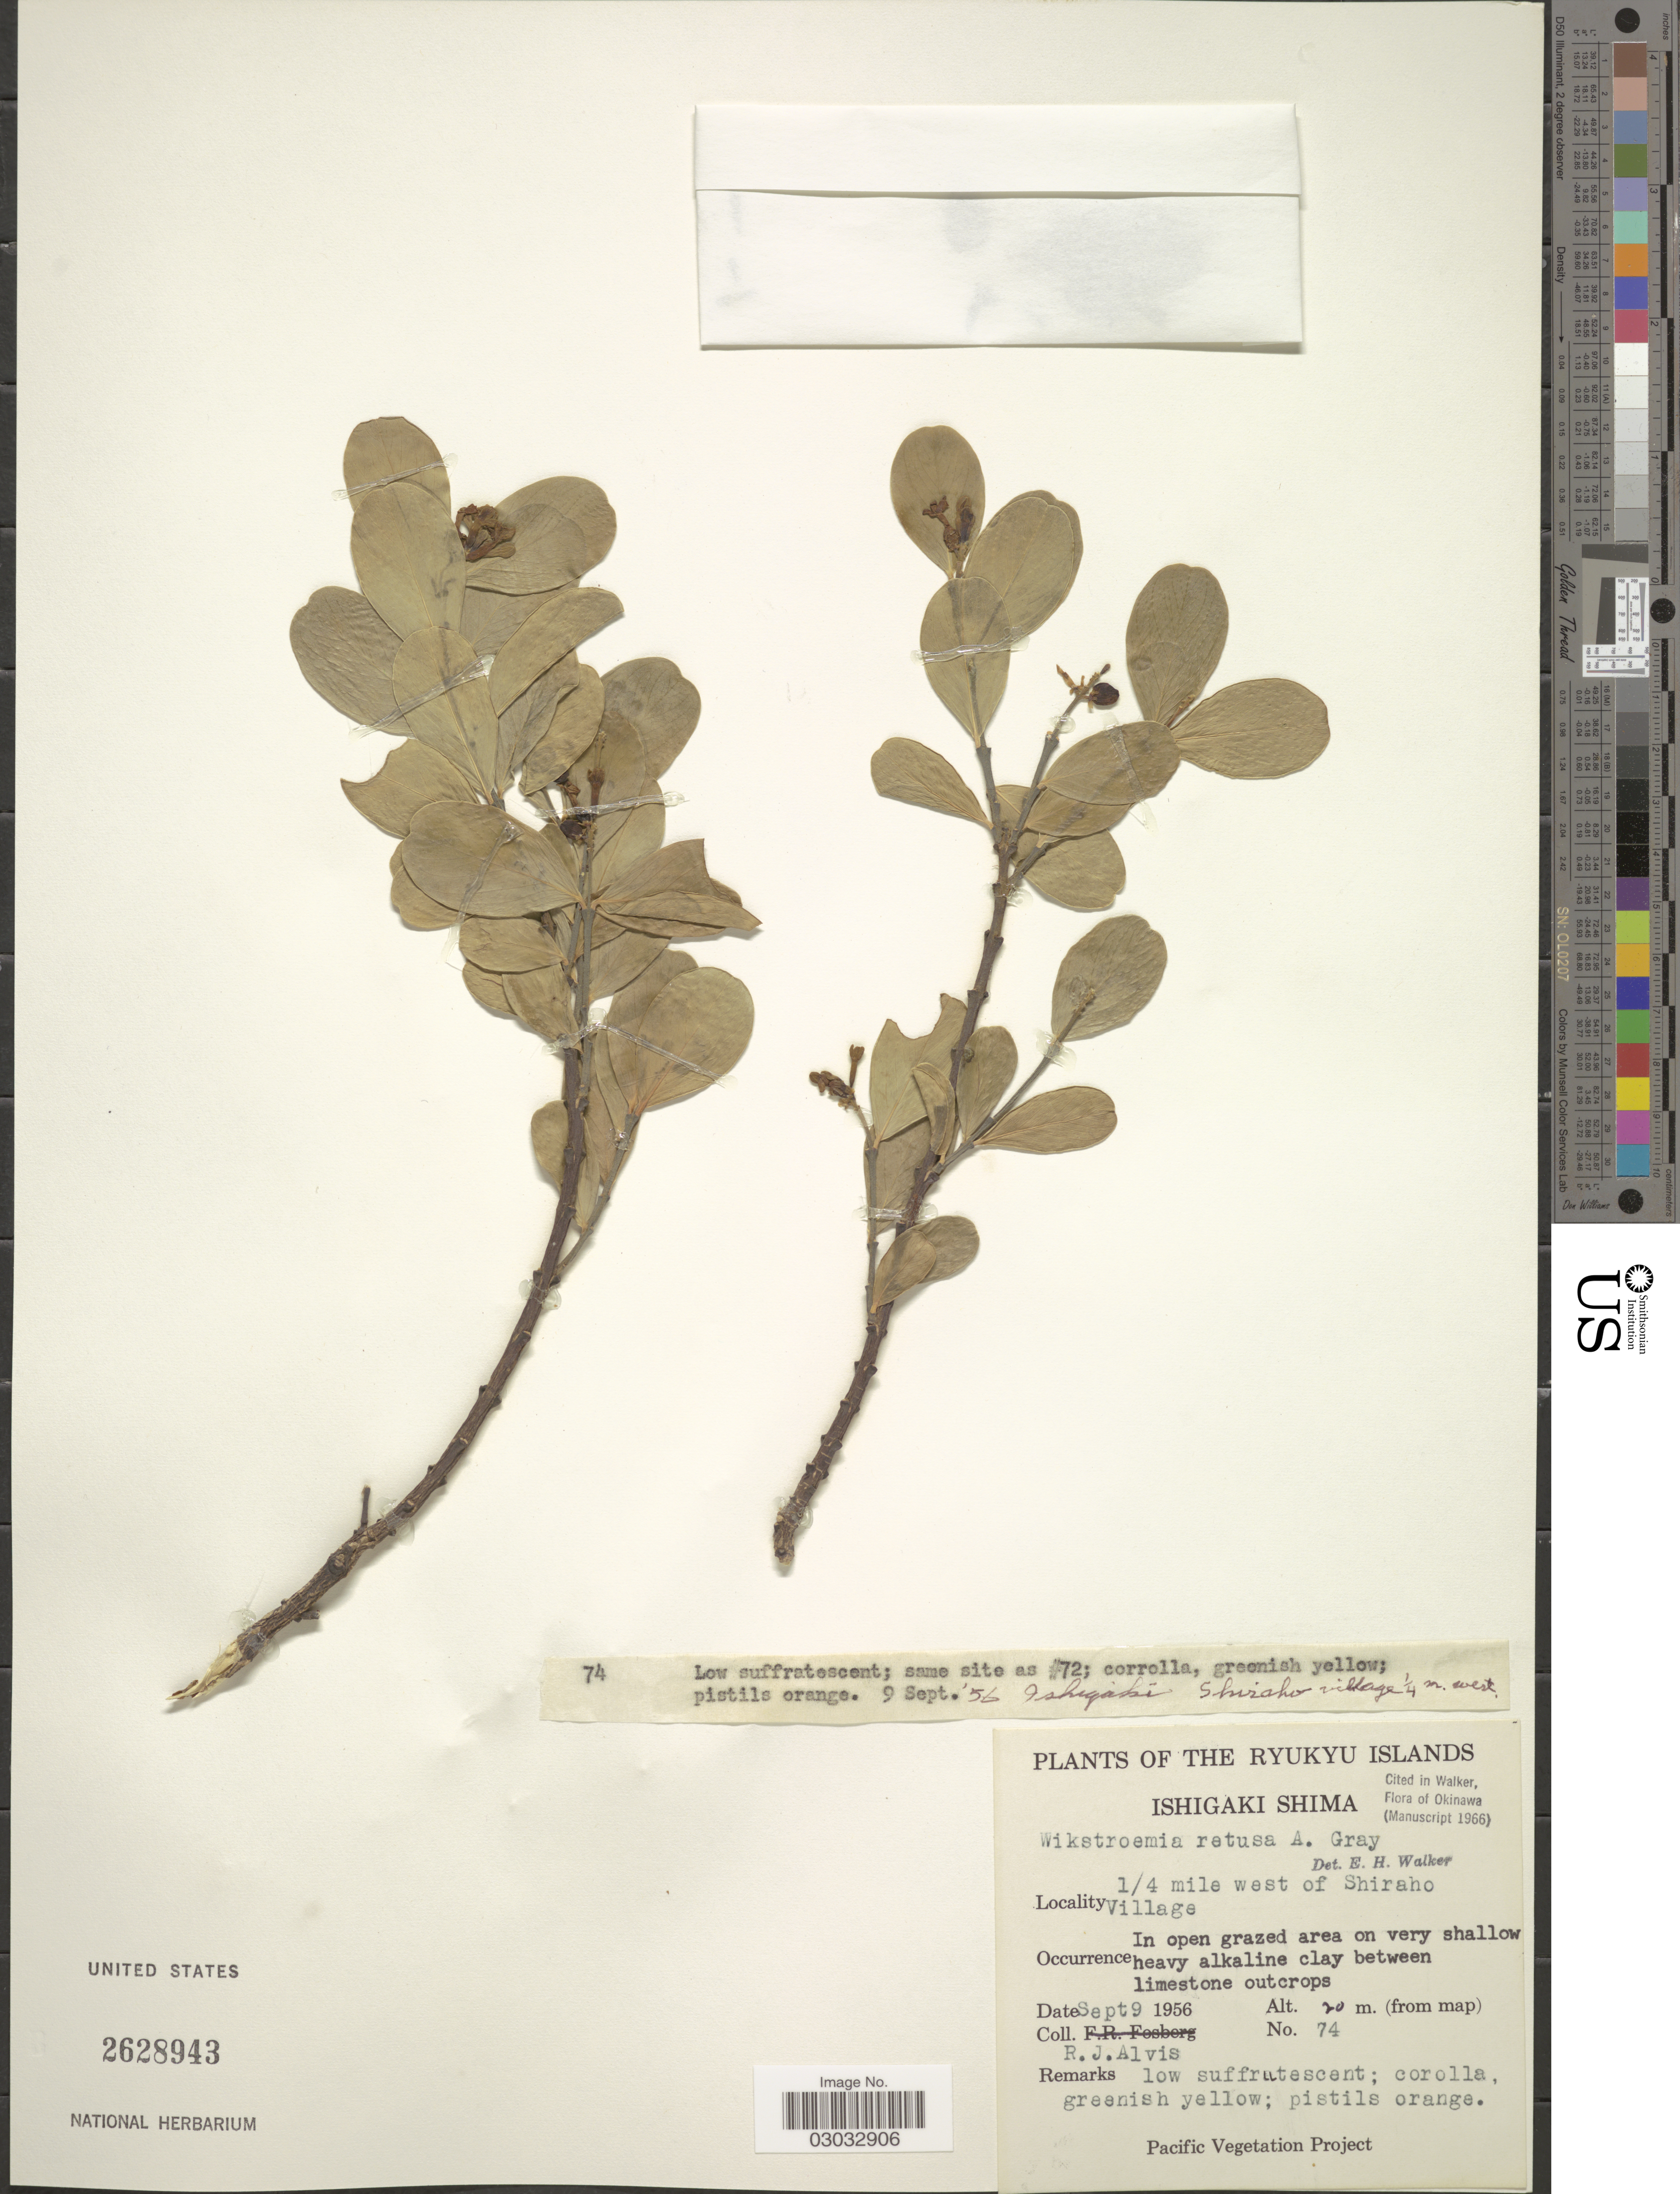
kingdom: Plantae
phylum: Tracheophyta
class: Magnoliopsida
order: Malvales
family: Thymelaeaceae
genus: Wikstroemia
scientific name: Wikstroemia retusa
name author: A. Gray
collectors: R. Alvis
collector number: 74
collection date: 1956-09-09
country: Japan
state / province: Okinawa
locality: The Ryukyu Islands, Ishigaki Shima, ¼ mile west of Shiraho Village.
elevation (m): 20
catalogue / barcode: US 2628943